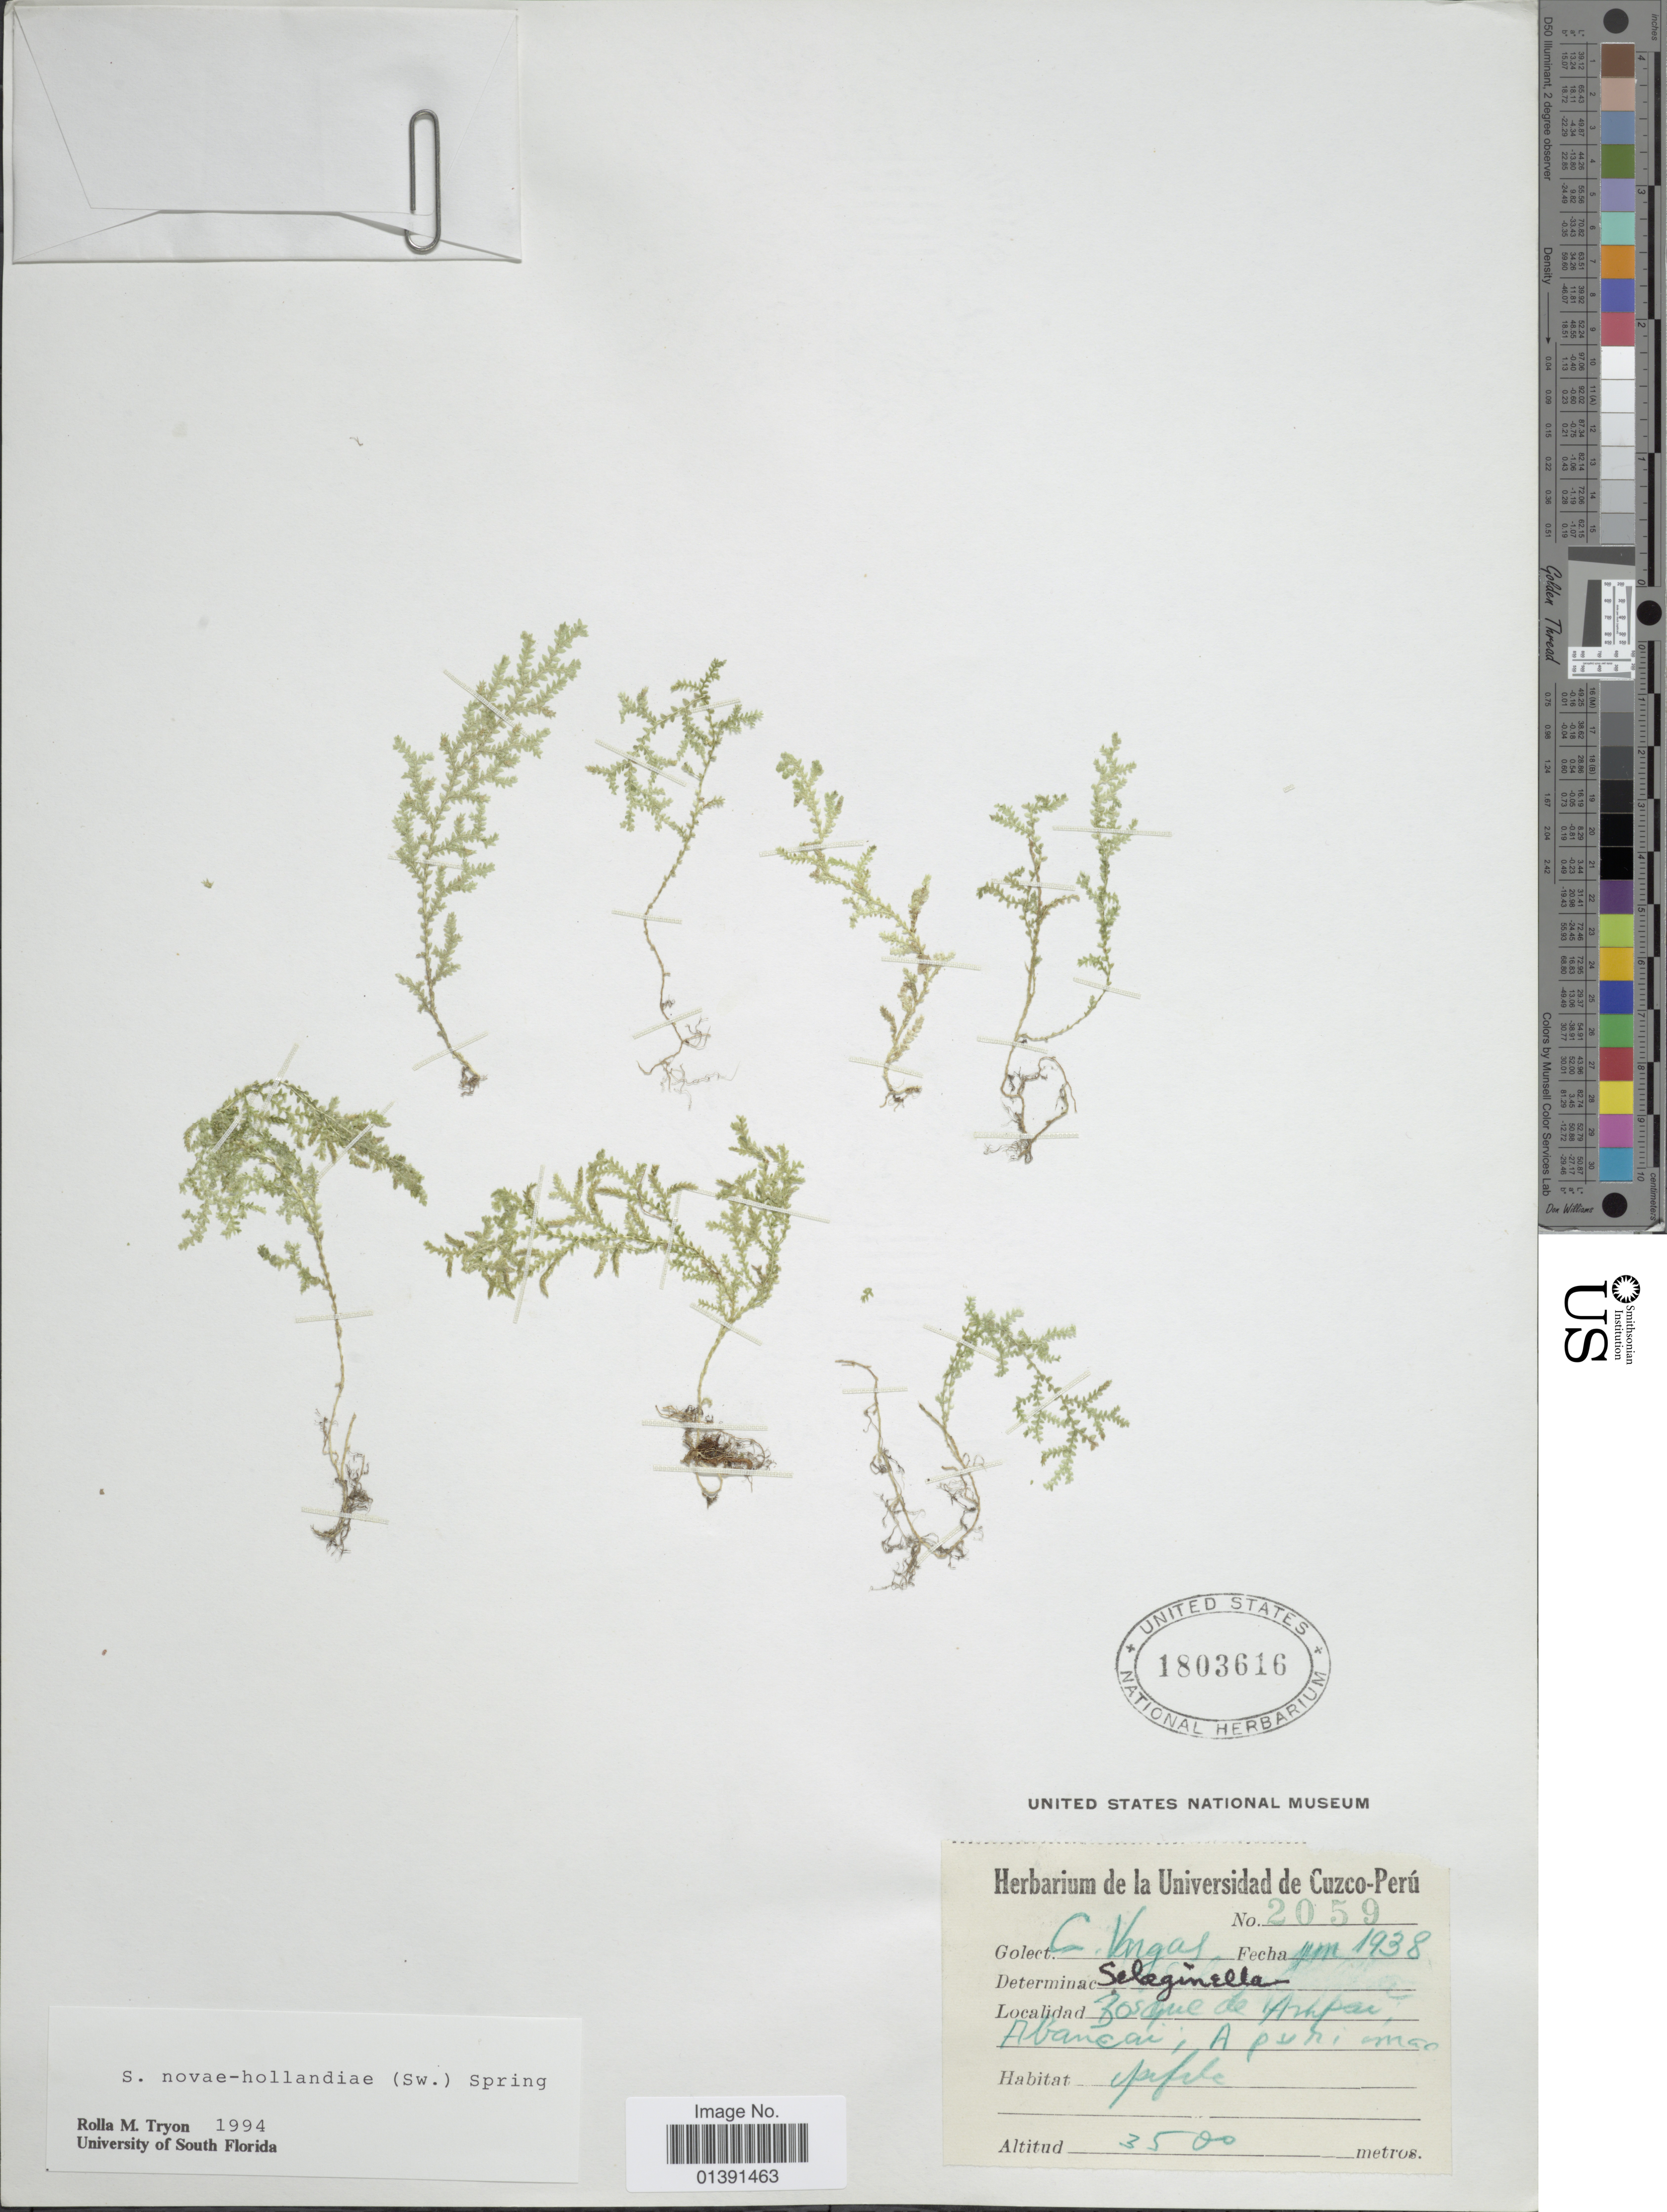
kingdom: Plantae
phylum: Tracheophyta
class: Lycopodiopsida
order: Selaginellales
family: Selaginellaceae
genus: Selaginella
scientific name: Selaginella novae-hollandiae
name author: (Sw.) Spring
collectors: C. Vargas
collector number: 2059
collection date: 1938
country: Peru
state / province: Apurímac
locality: Bosque de ampai Abancai, Apurimac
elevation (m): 3500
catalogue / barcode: US 1803616